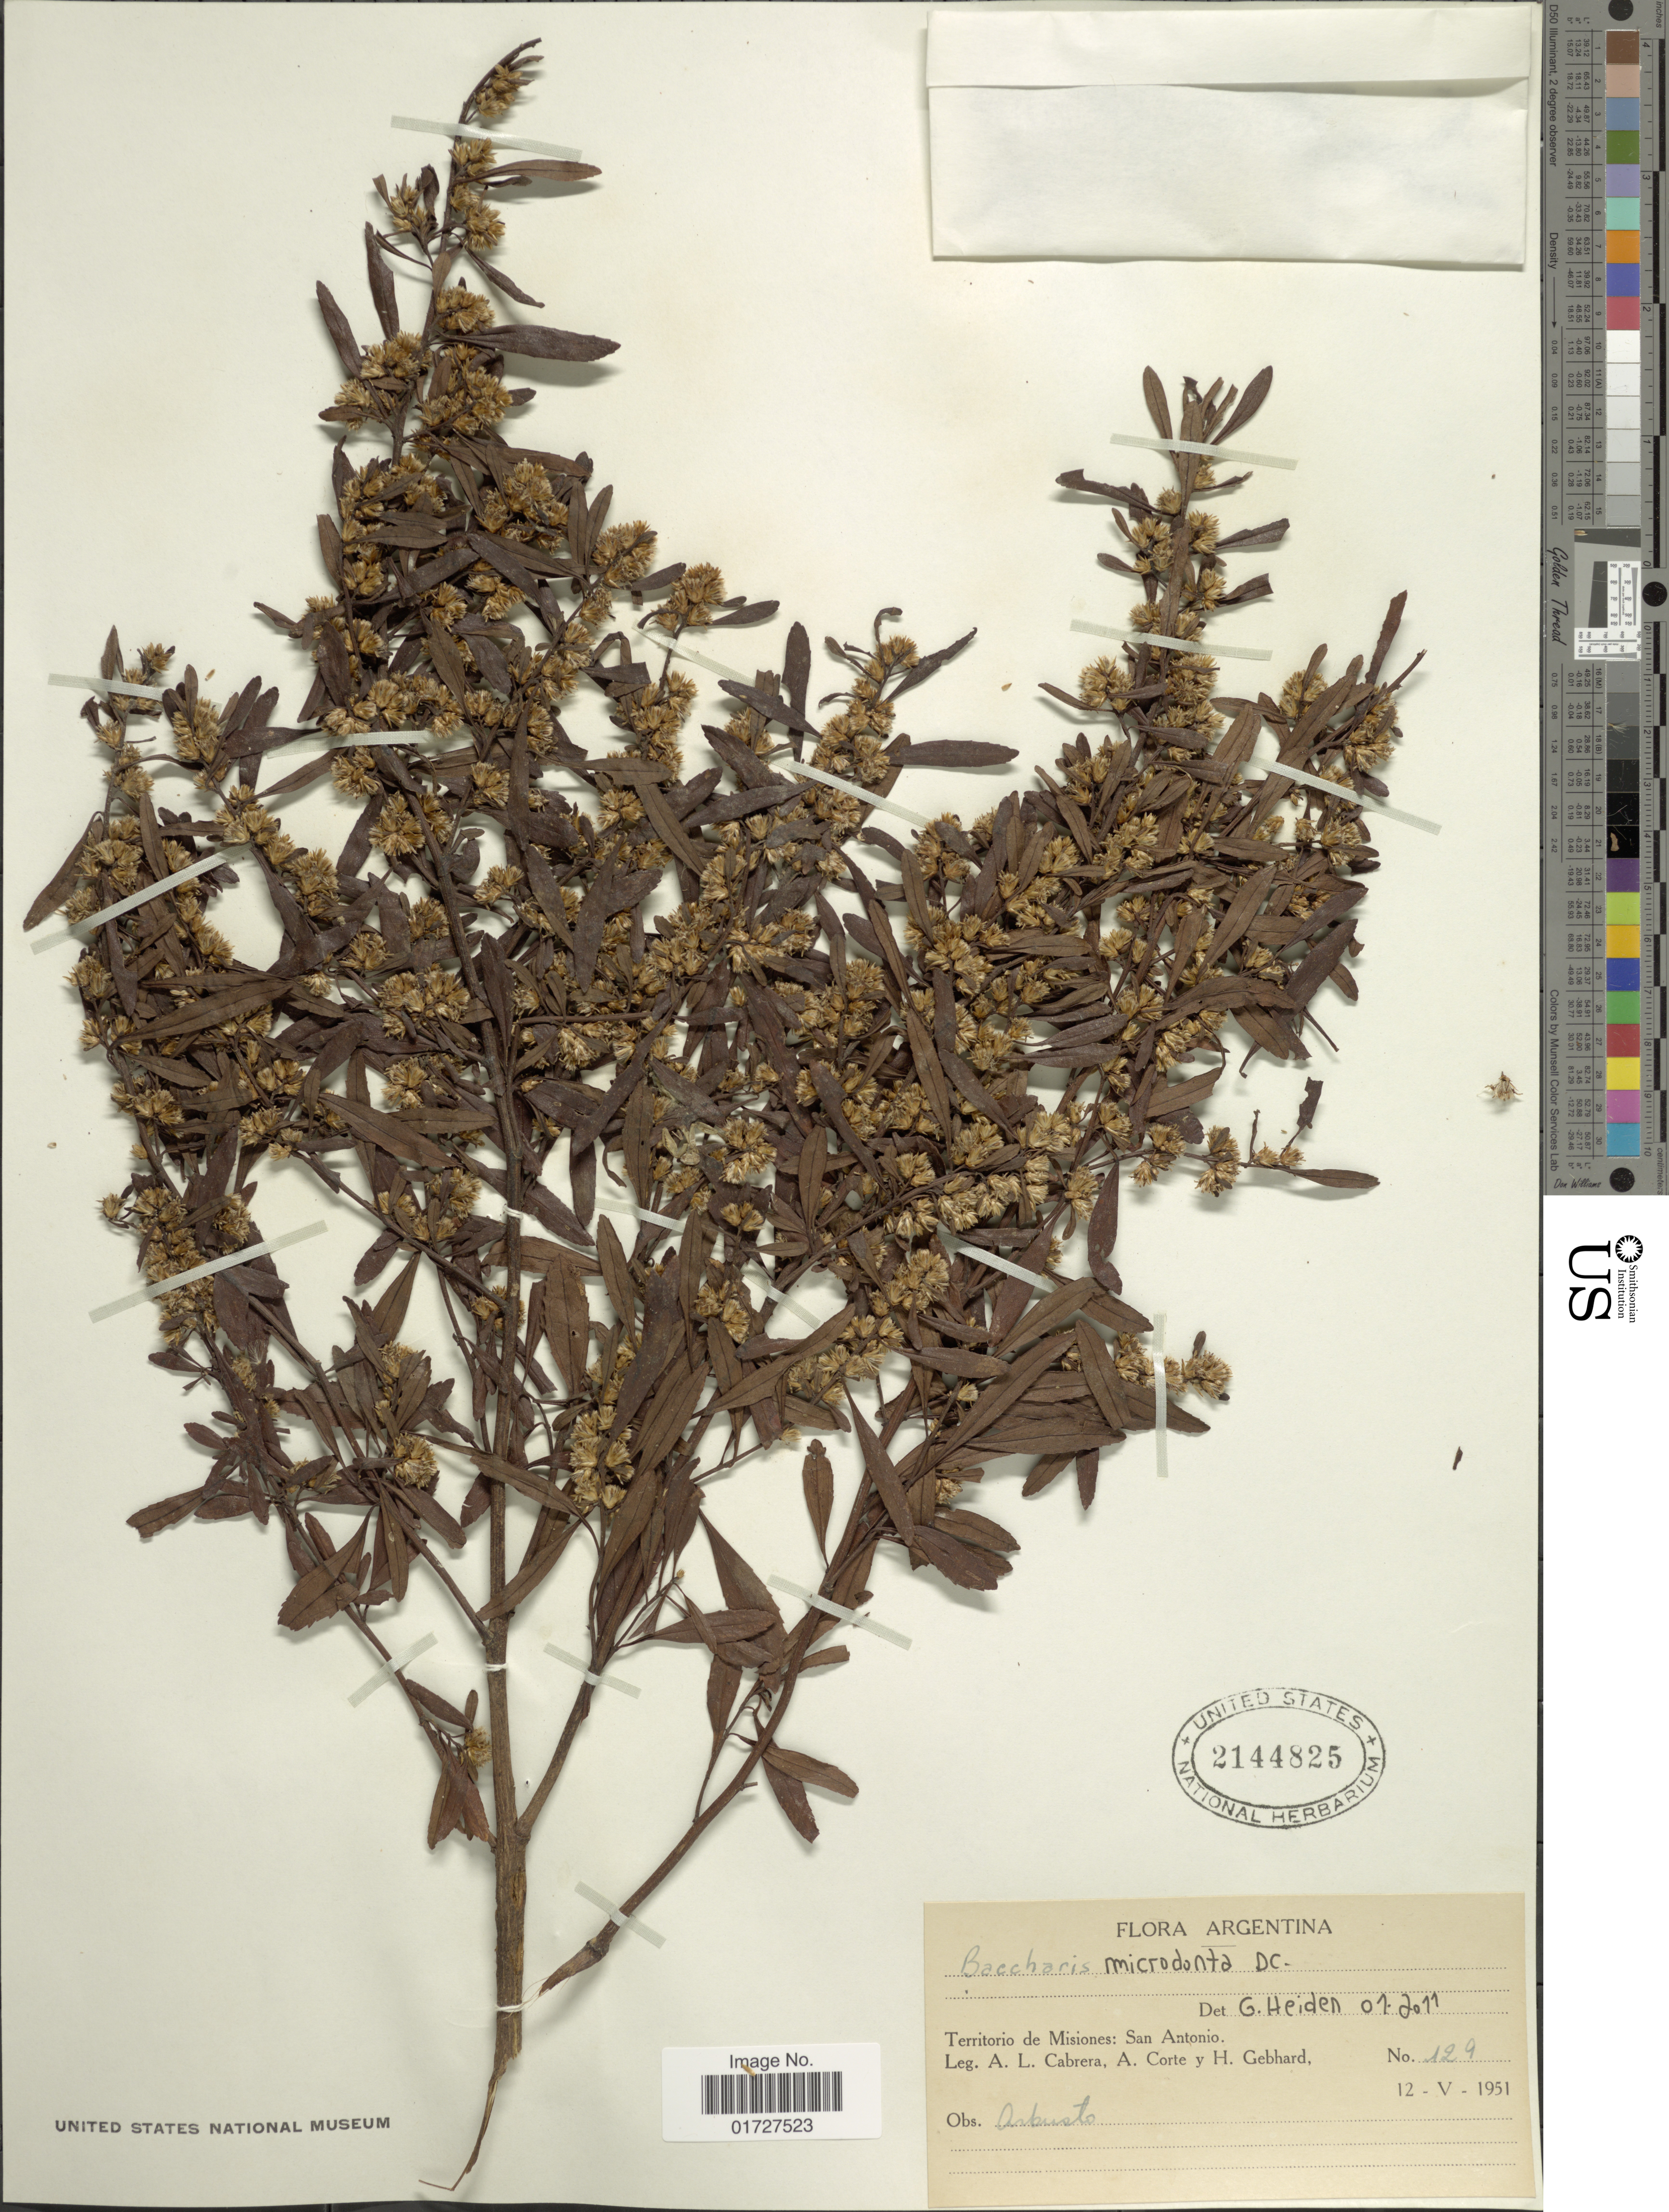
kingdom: Plantae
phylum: Tracheophyta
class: Magnoliopsida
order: Asterales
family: Asteraceae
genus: Baccharis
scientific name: Baccharis microdonta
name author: DC.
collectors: A. L. Cabrera, A. Corte & H. Gebhard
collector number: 129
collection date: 1951-05-12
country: Argentina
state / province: Misiones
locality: San Antonio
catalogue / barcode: US 2144825